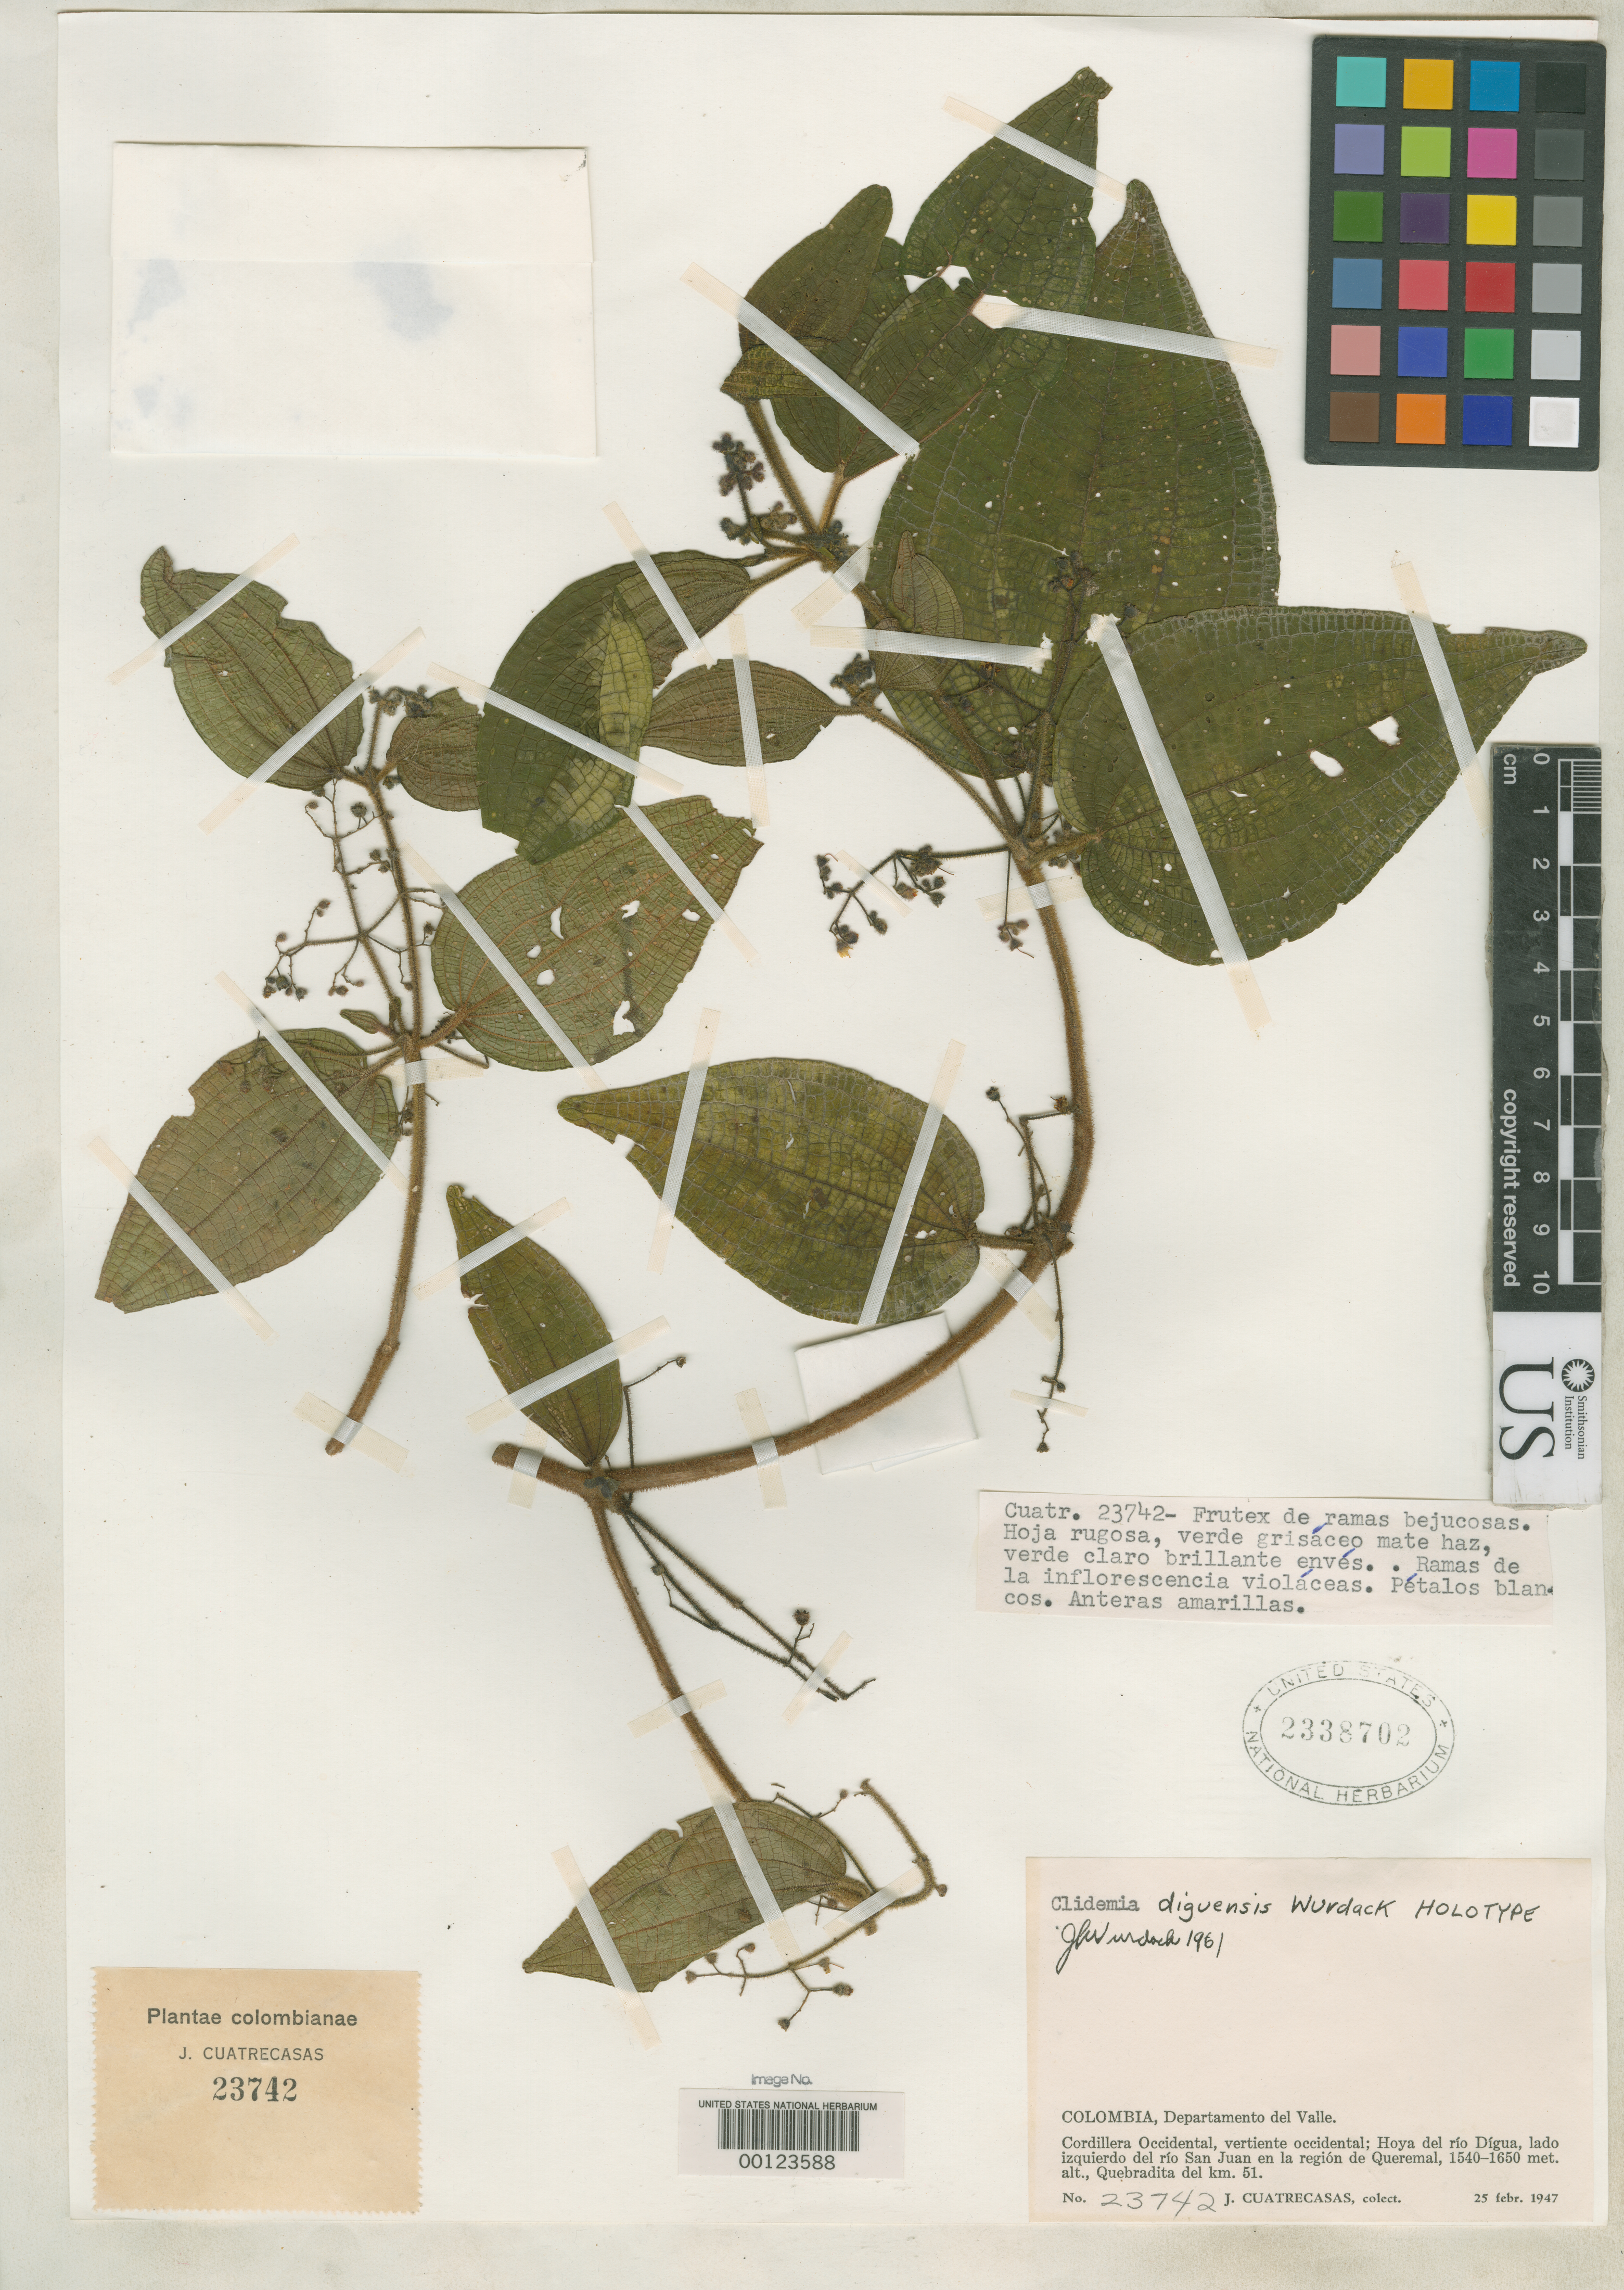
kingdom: Plantae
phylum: Tracheophyta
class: Magnoliopsida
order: Myrtales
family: Melastomataceae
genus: Clidemia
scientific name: Clidemia diguensis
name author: Wurdack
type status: Holotype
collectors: J. Cuatrecasas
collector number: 23742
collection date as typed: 25 Feb 1947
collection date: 1947-02-25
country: Colombia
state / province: Valle del Cauca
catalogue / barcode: US 2338702